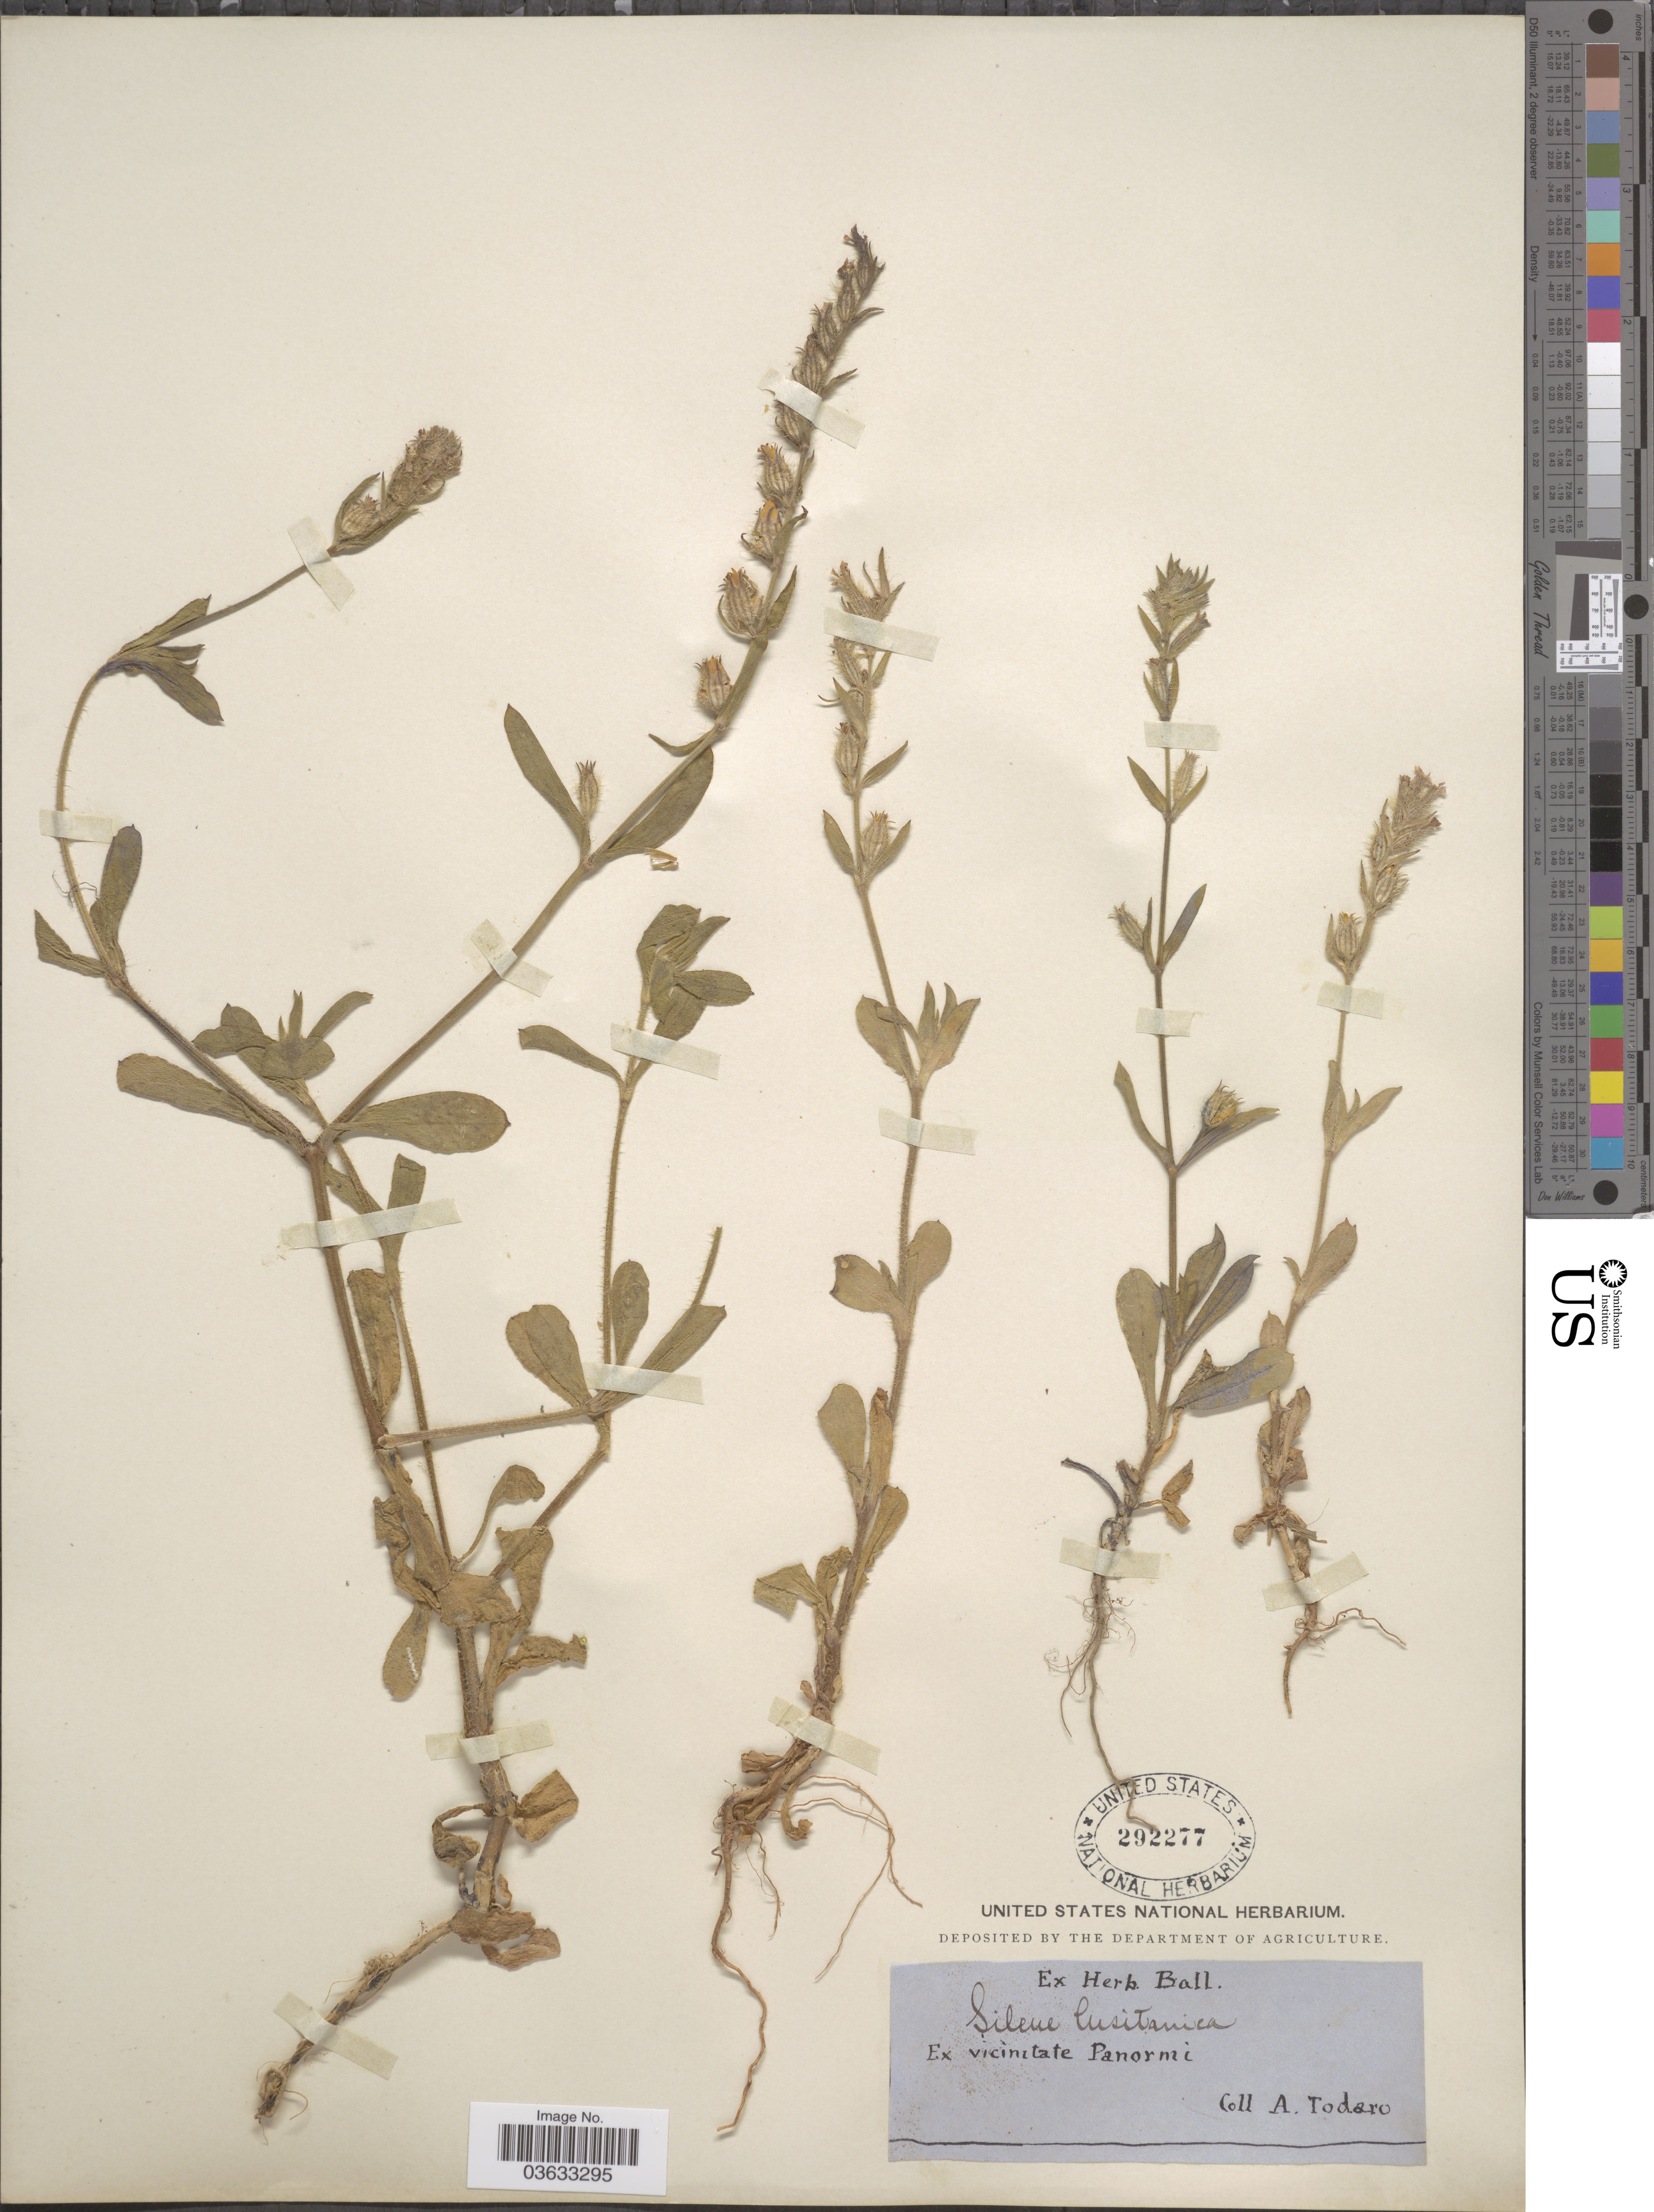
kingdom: Plantae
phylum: Tracheophyta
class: Magnoliopsida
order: Caryophyllales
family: Caryophyllaceae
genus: Silene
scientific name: Silene lusitanica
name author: L.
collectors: A. Todaro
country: Italy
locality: Ex vicinitate Panormi.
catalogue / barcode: US 292277